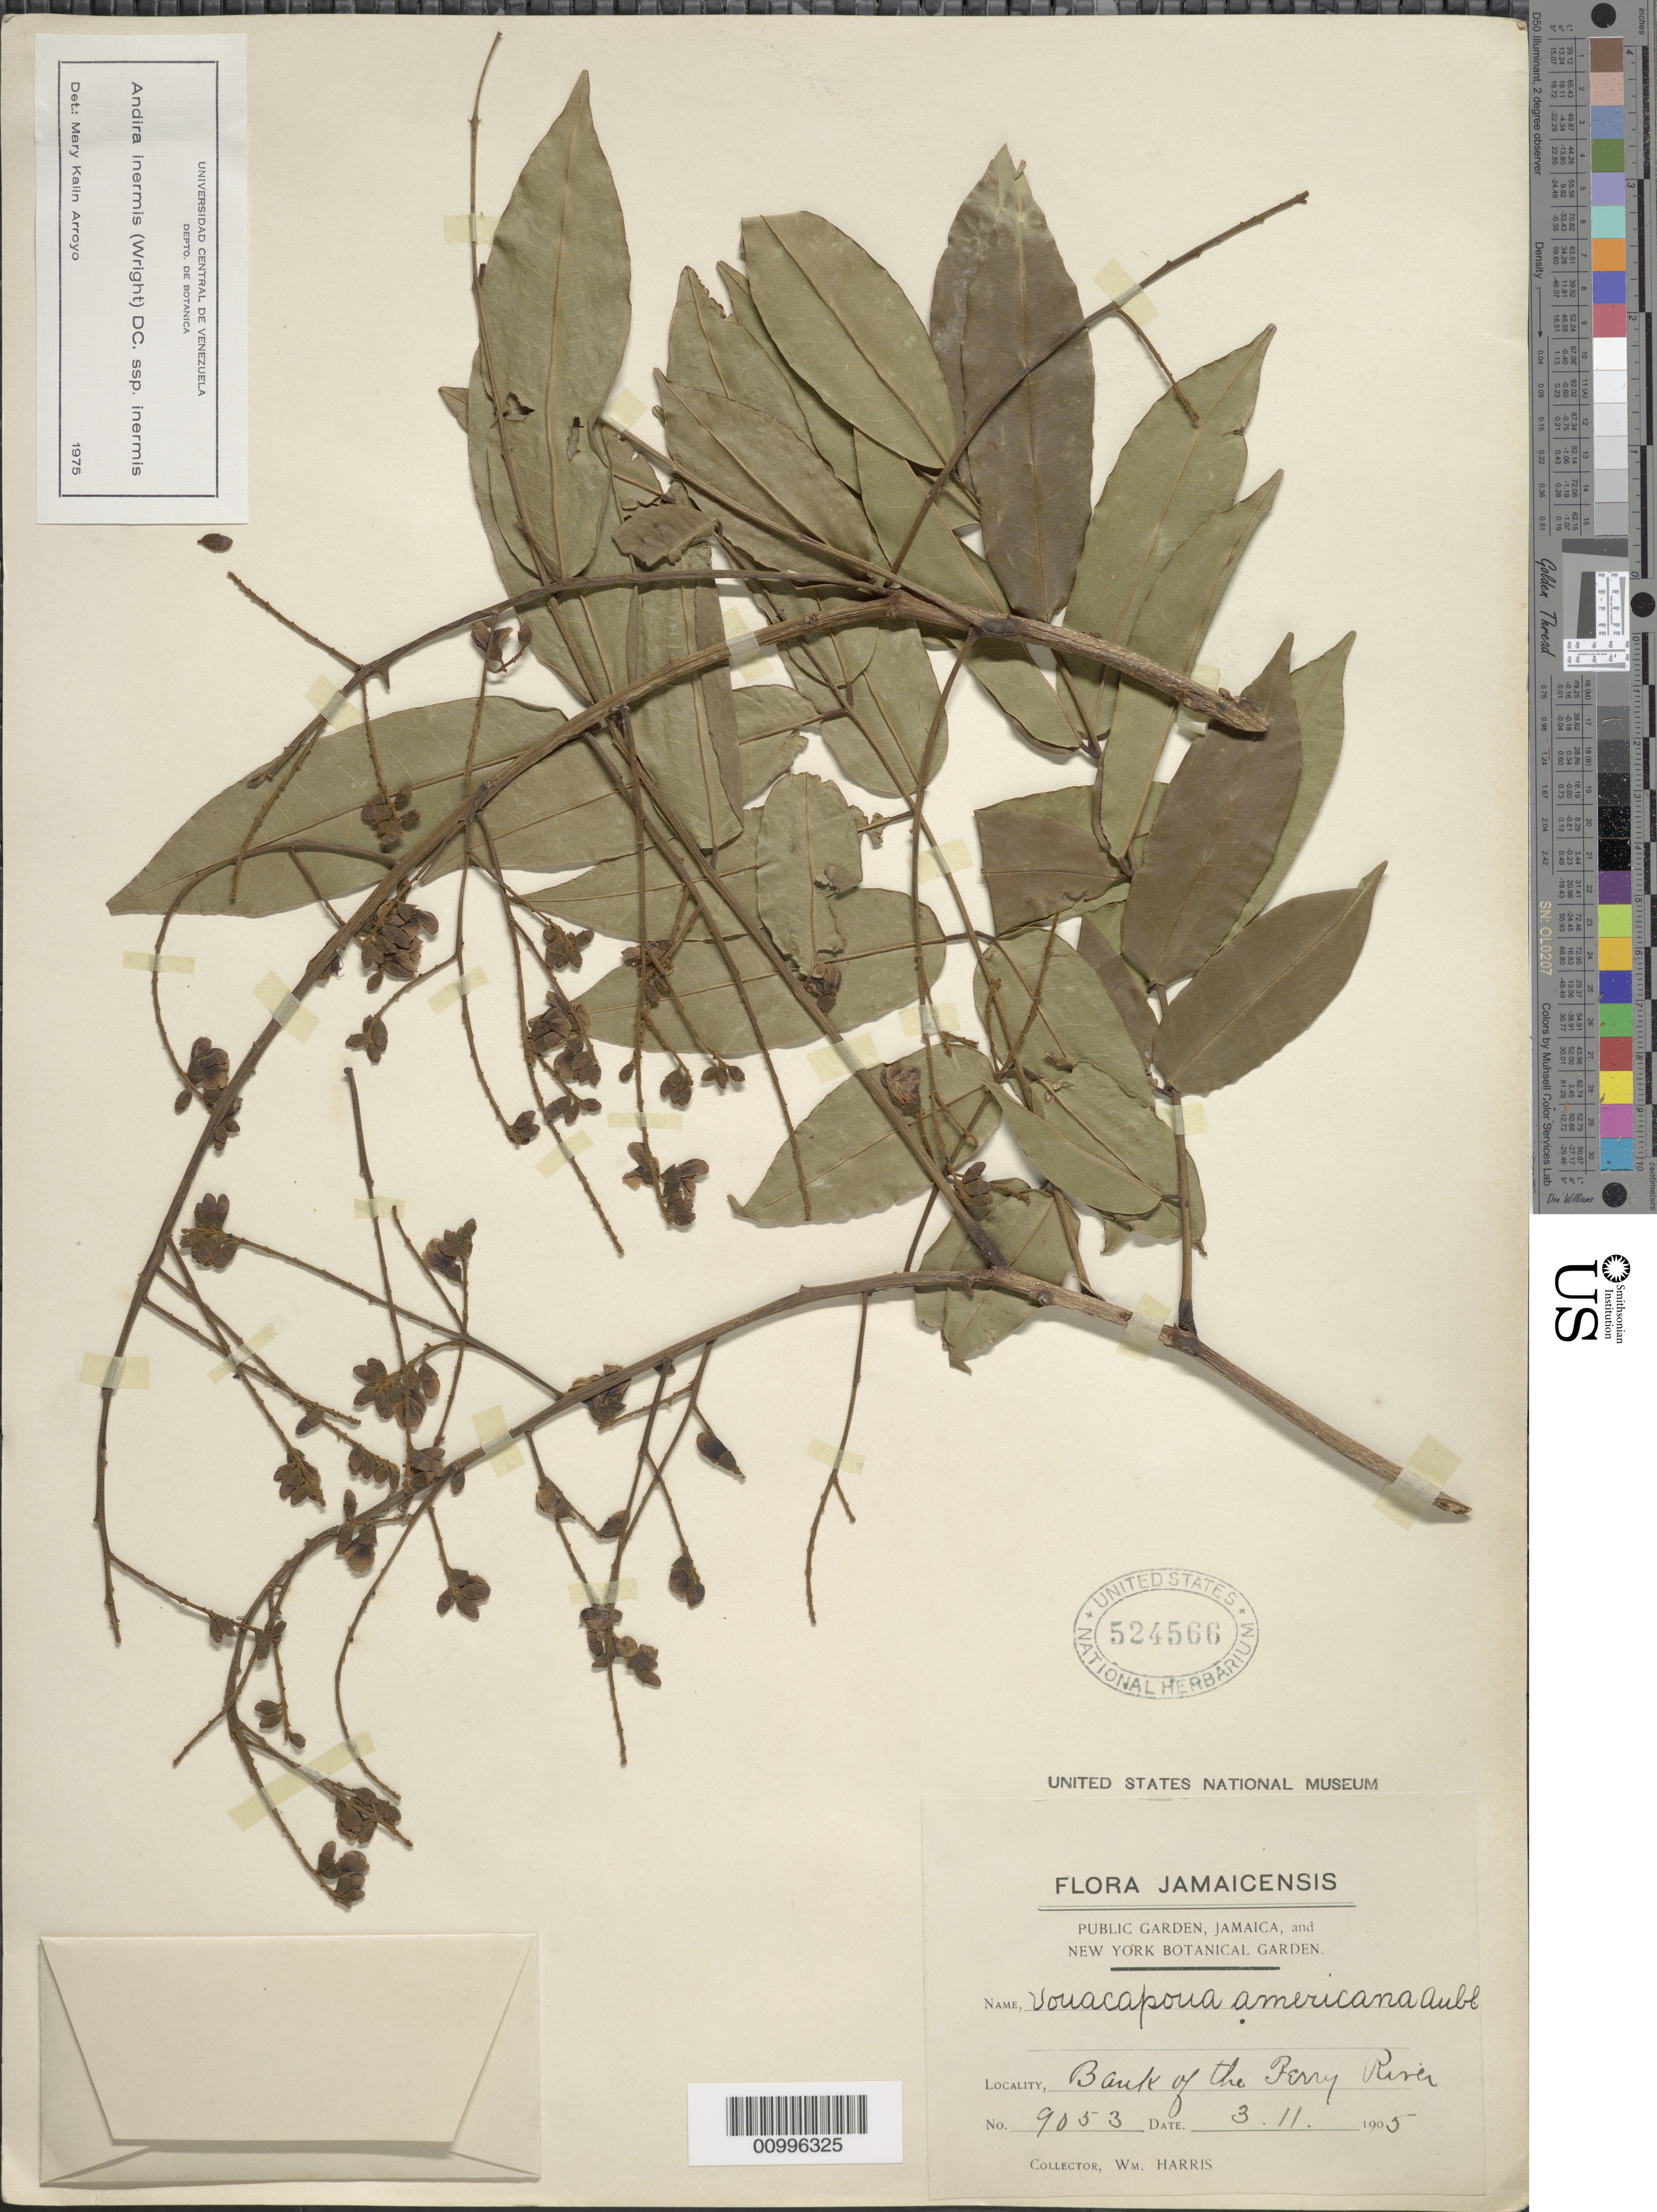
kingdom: Plantae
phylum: Tracheophyta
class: Magnoliopsida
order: Fabales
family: Fabaceae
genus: Andira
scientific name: Andira inermis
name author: (W. Wright) Kunth ex DC.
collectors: W. H. Harris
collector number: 9053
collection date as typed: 11 Mar 1905 or 03 Nov 1905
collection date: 1905-03-11 or 1905-11-03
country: Jamaica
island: Jamaica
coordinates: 0 N, 0 E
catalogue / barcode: US 524566